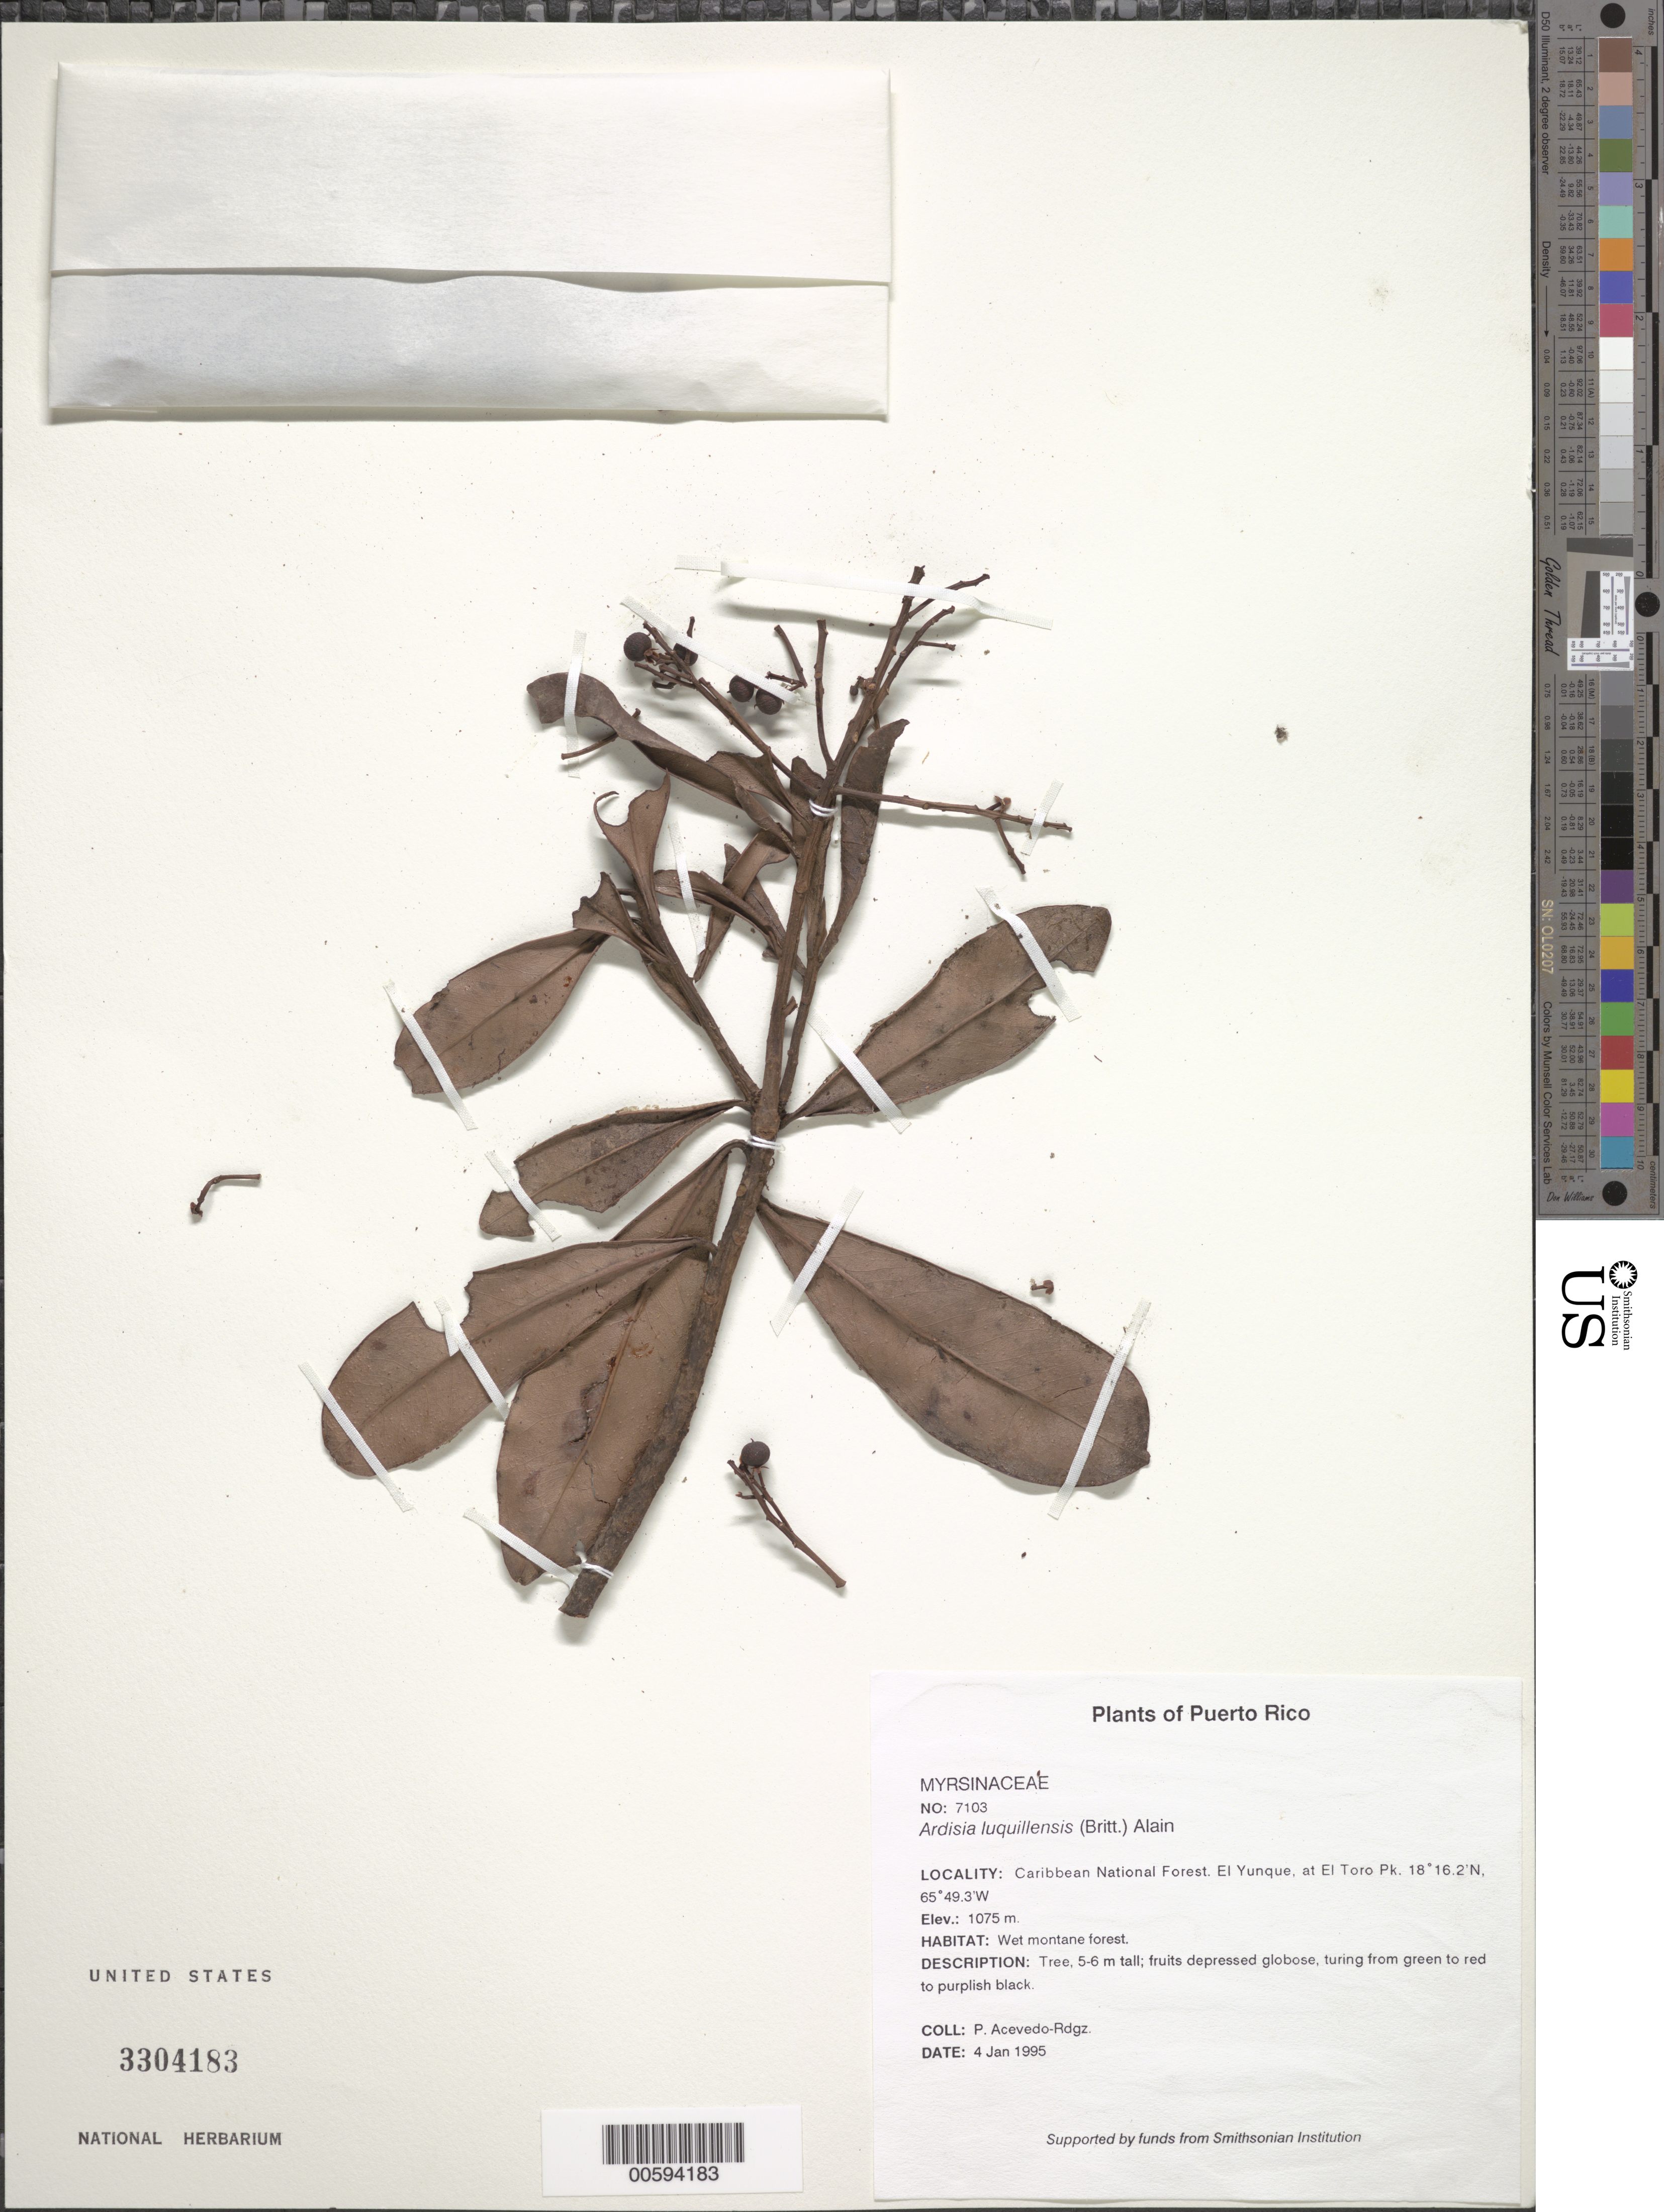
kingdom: Plantae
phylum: Tracheophyta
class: Magnoliopsida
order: Ericales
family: Primulaceae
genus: Ardisia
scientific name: Ardisia luquillensis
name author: (Britton) Alain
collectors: P. Acevedo-Rodr.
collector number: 7103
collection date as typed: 04 Jan 1995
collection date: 1995-01-04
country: Puerto Rico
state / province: Río Grande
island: Puerto Rico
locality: Río Grande; Caribbean National Forest. El Yunque, along El Toro Pk. trail.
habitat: Wet montane forest.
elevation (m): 1075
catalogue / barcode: US 3304183